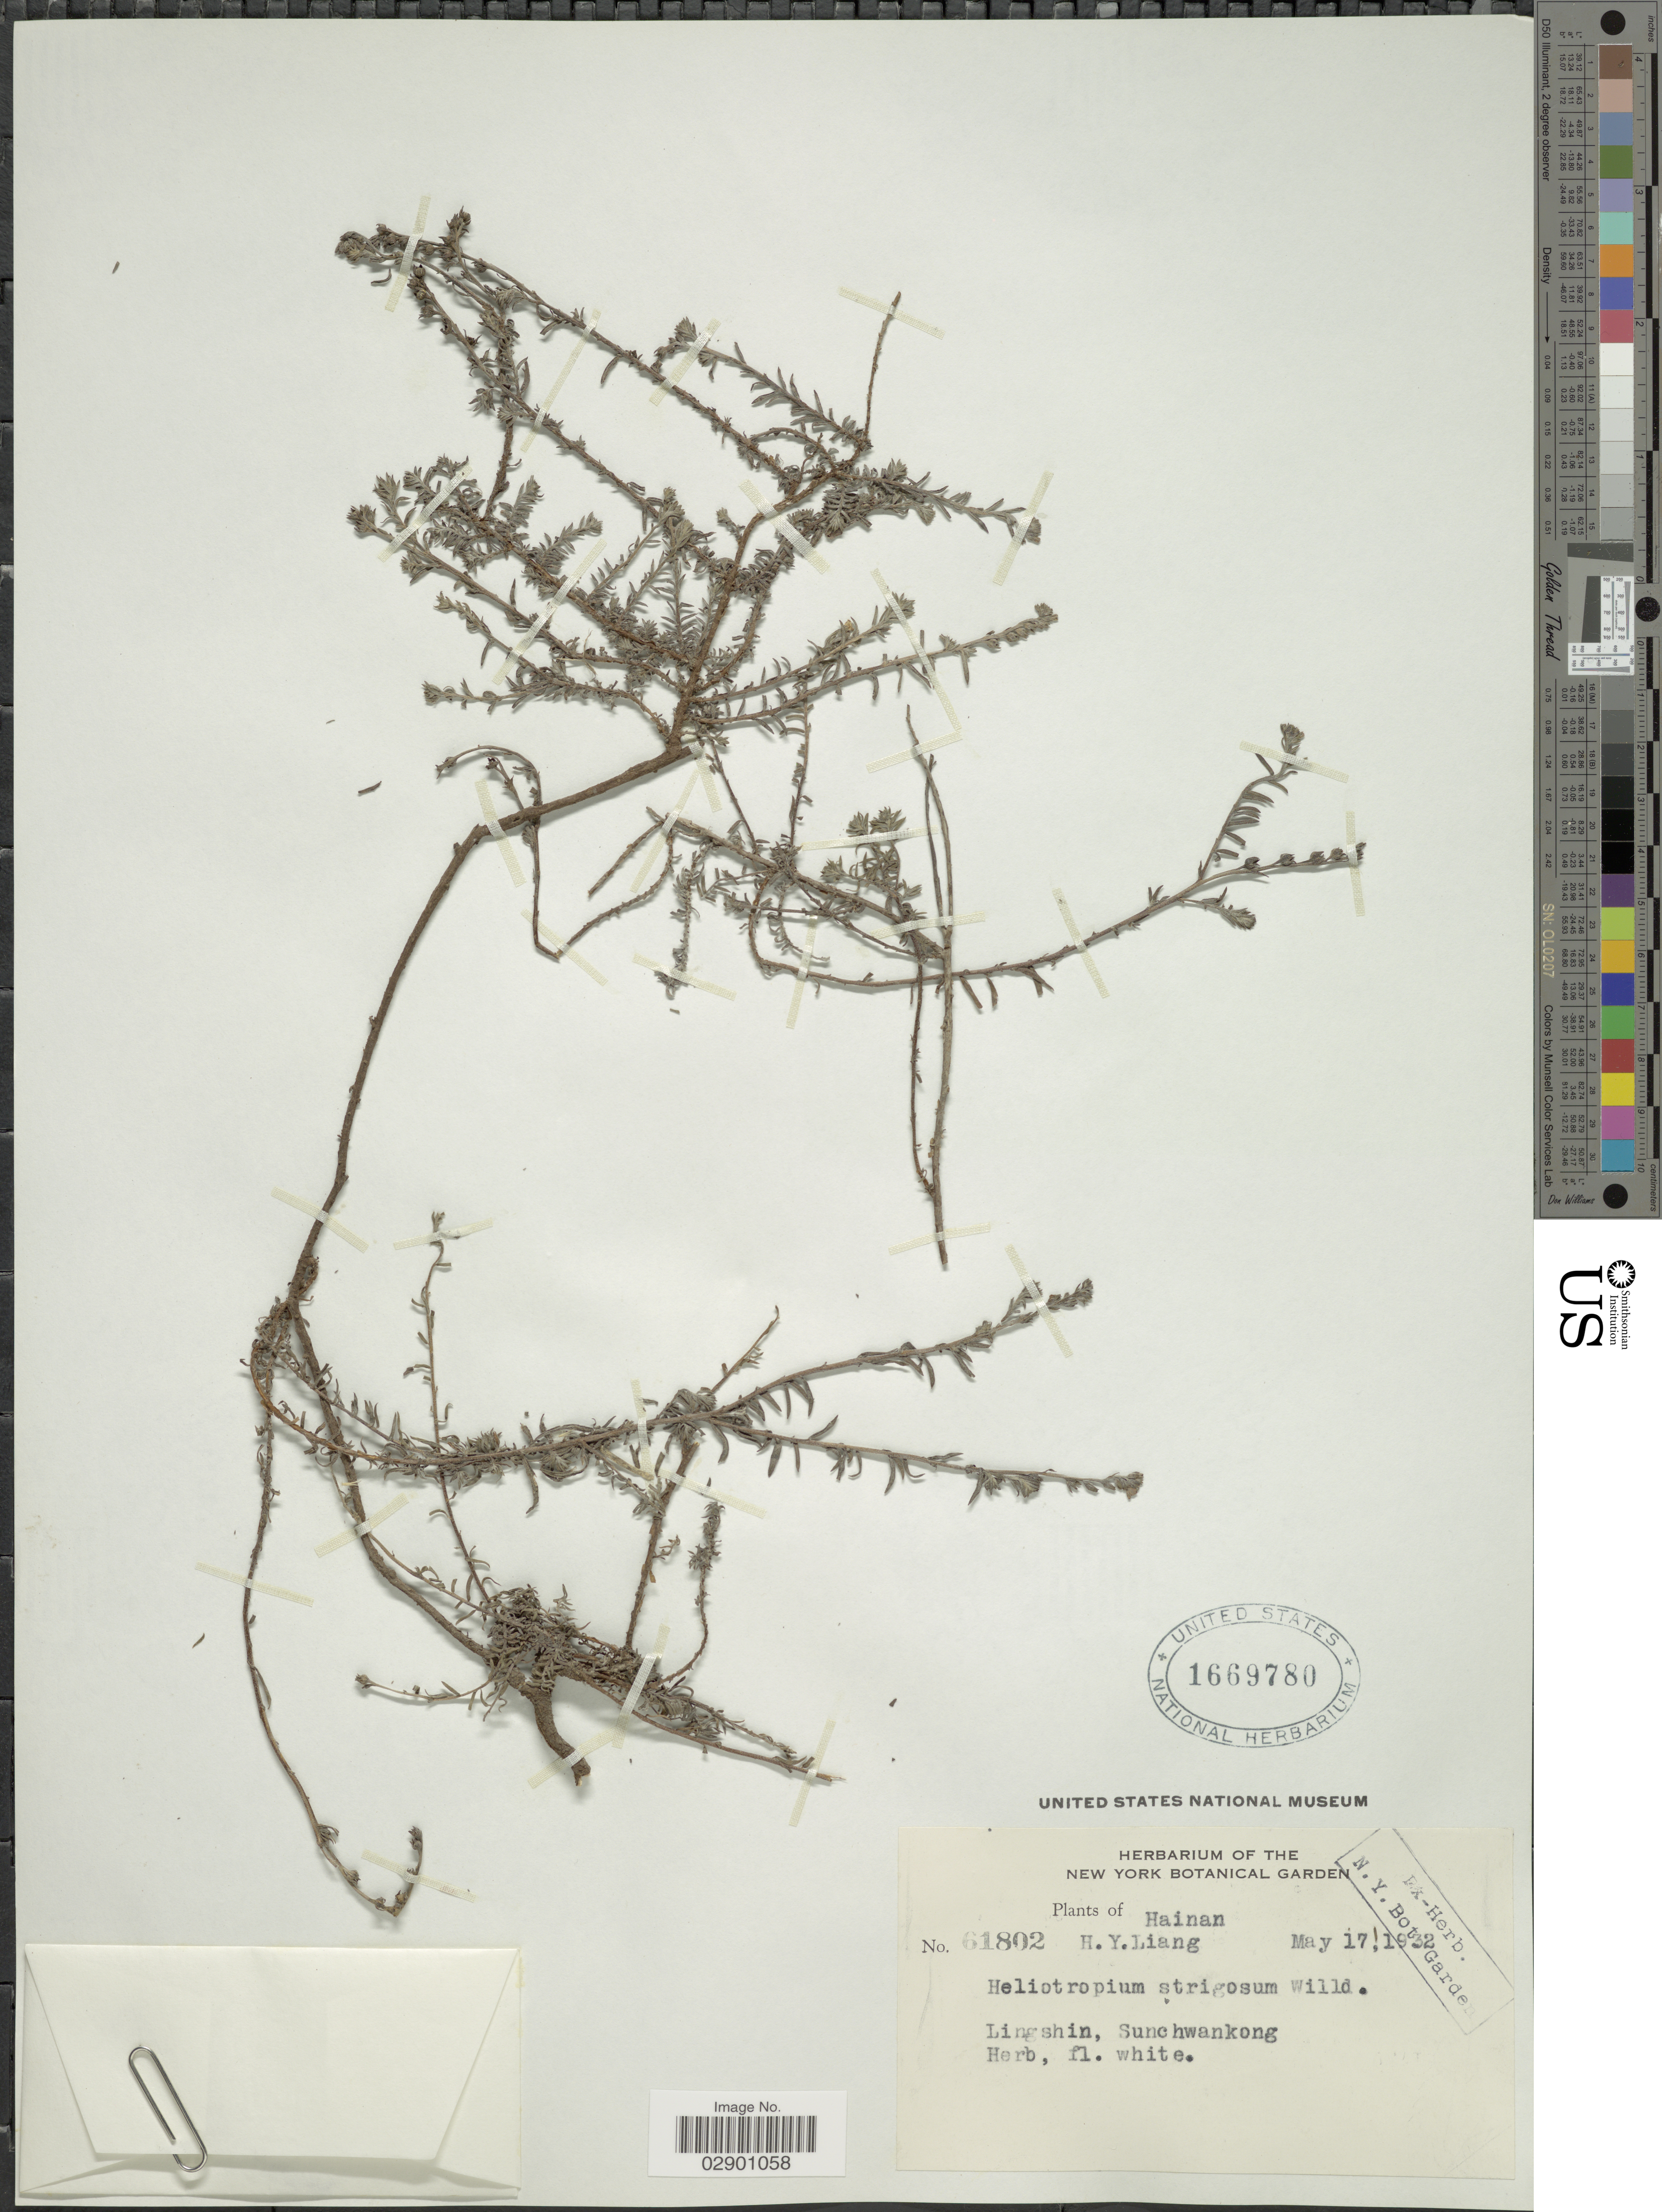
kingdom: Plantae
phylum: Tracheophyta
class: Magnoliopsida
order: Boraginales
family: Heliotropiaceae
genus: Heliotropium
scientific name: Heliotropium marifolium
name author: J. Koenig ex Retz.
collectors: H. Y. Liang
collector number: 61802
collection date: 1932-05-17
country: China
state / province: Hainan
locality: Lingshin, Sunchwankong.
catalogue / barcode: US 1669780